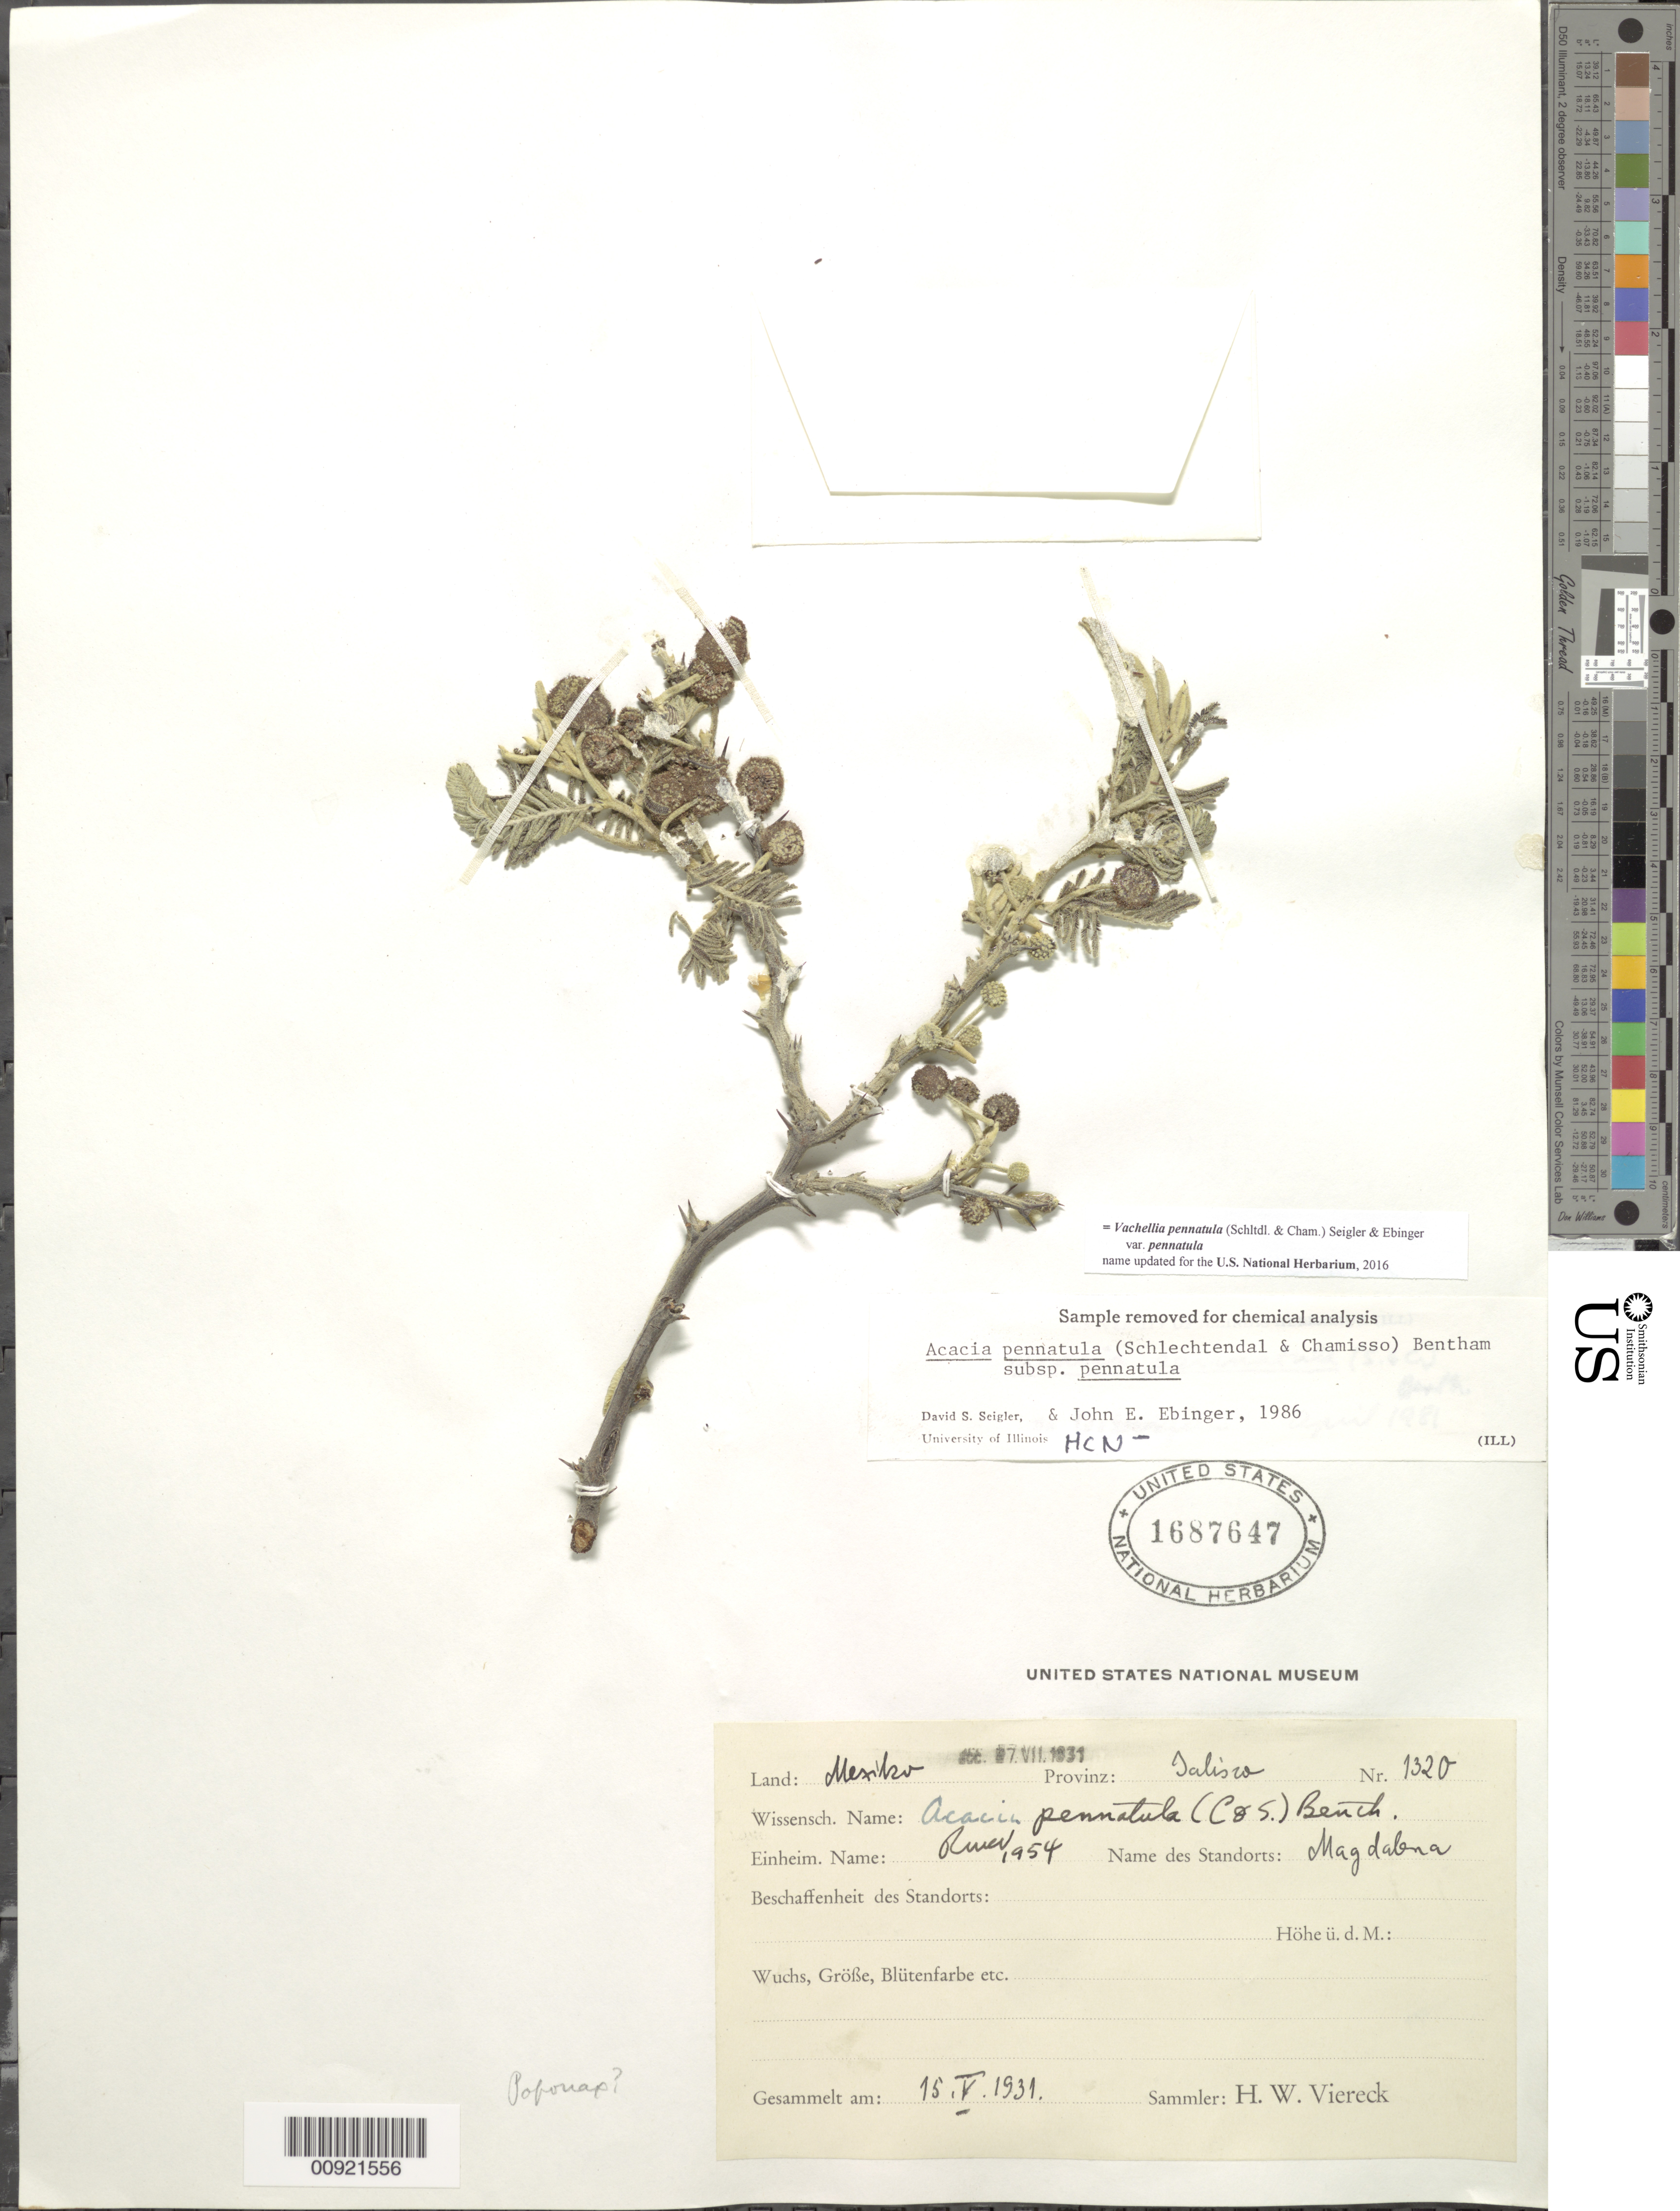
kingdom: Plantae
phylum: Tracheophyta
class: Magnoliopsida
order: Fabales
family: Fabaceae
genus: Vachellia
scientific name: Vachellia pennatula var. pennatula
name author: (Schltdl. & Cham.) Seigler & Ebinger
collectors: H. W. Viereck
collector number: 1320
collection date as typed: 15 May 1931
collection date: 1931-05-15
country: Mexico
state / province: Jalisco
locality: Magdalena.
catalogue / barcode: US 1687647